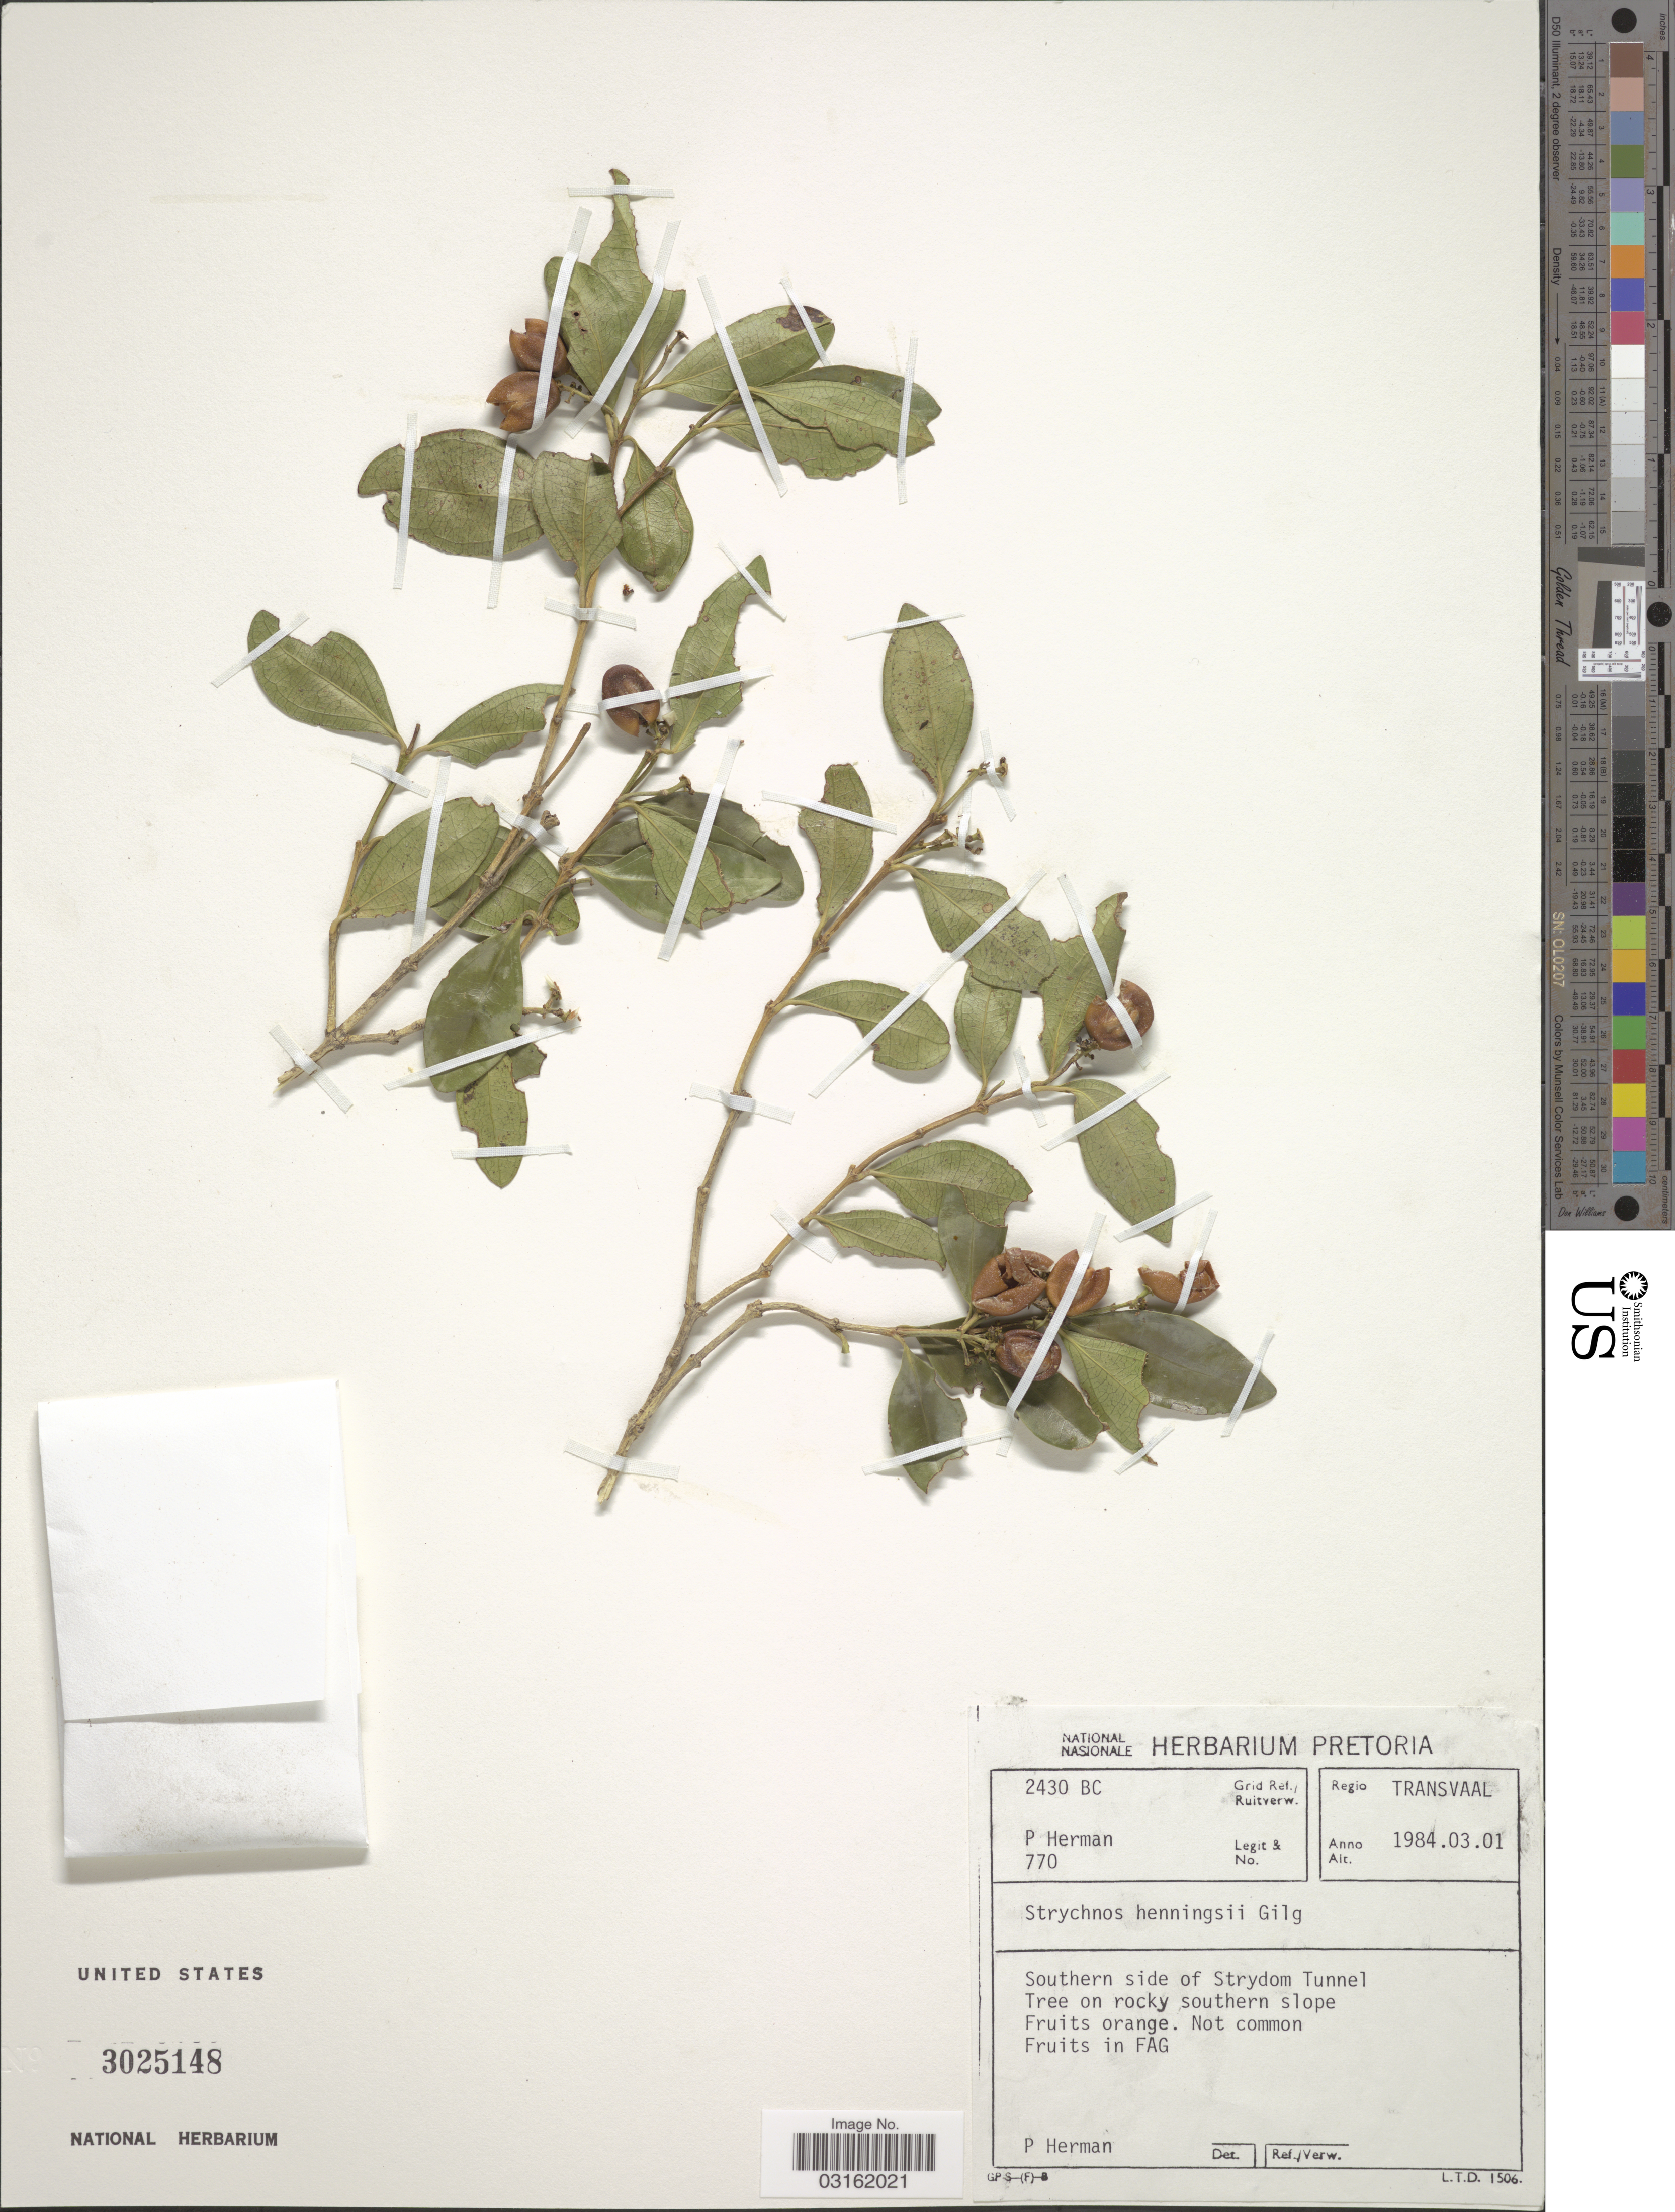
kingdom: Plantae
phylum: Tracheophyta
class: Magnoliopsida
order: Gentianales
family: Loganiaceae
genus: Strychnos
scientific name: Strychnos henningsii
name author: Gilg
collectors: P. Herman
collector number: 770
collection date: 1984-03-01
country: South Africa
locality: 2430 BC Grid Ref./Ruitverw., Regio Transvaal, Southern side of Strydom Tunnel.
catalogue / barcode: US 3025148